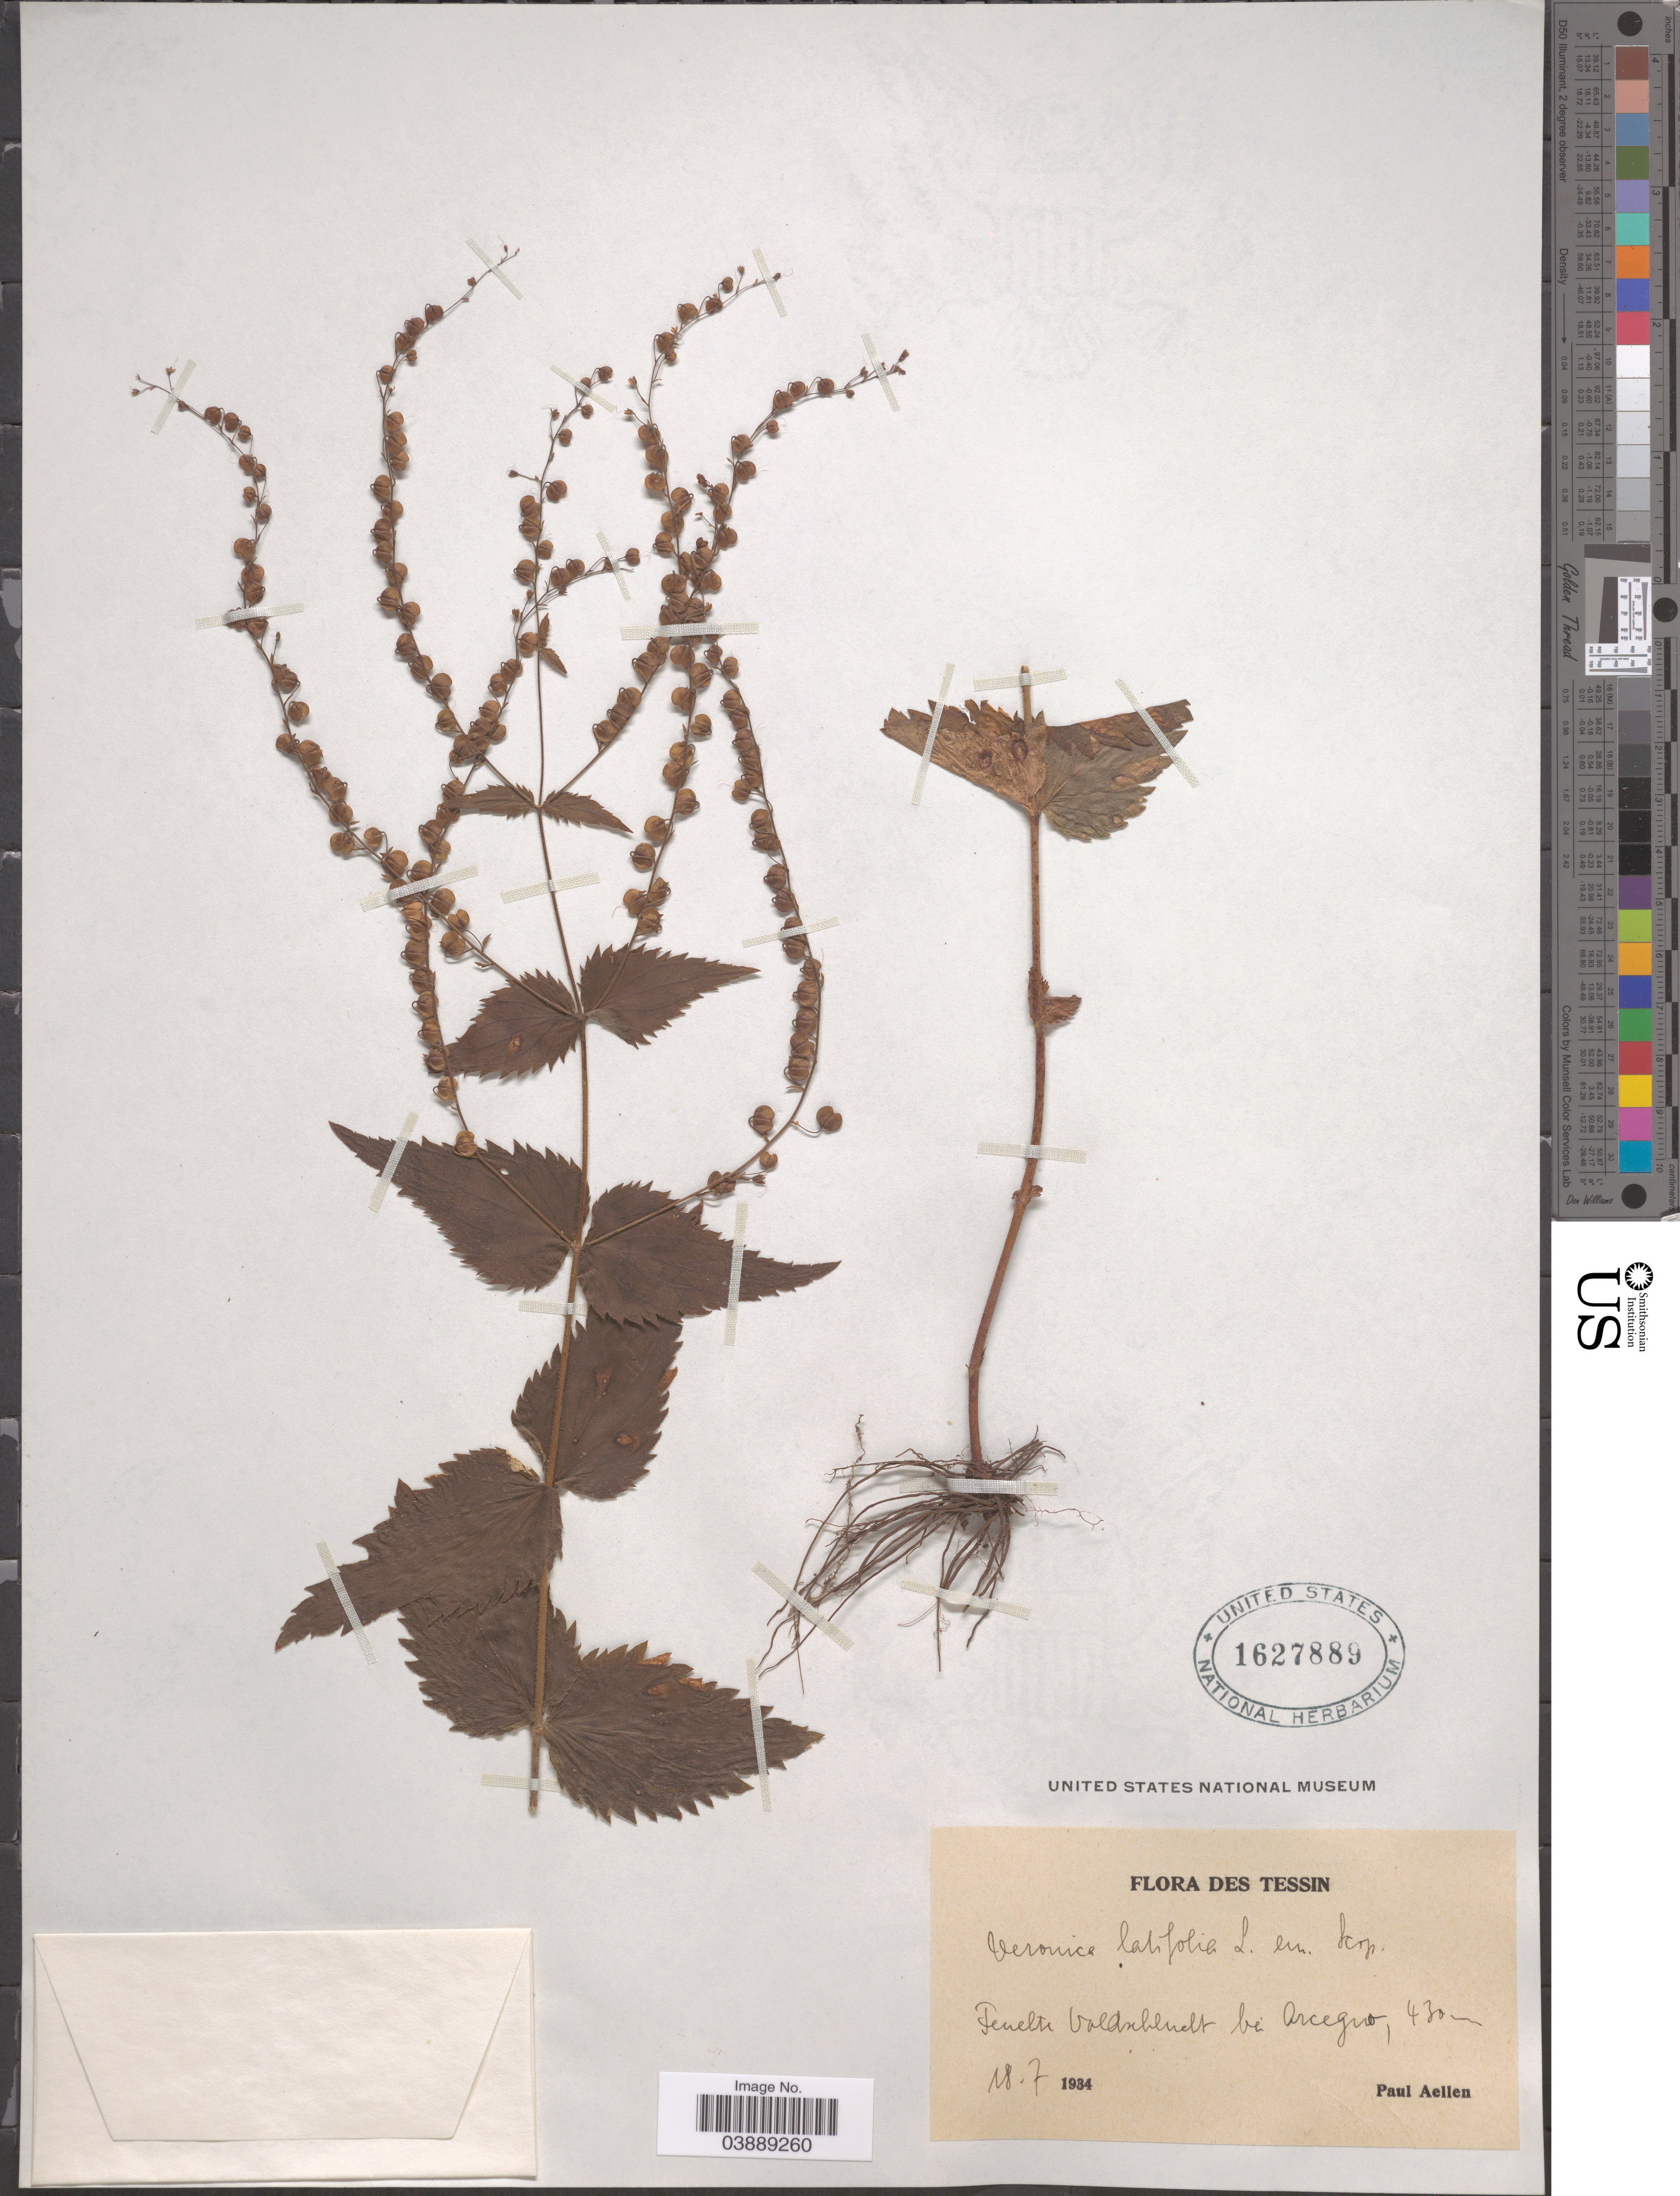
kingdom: Plantae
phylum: Tracheophyta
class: Magnoliopsida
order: Lamiales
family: Plantaginaceae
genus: Veronica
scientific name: Veronica latifolia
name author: L.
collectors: P. Aellen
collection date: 1934-07-18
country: Switzerland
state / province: Ticino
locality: Tessin. Fenelti baldnbludt bi Arcegno.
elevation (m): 430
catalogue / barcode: US 1627889